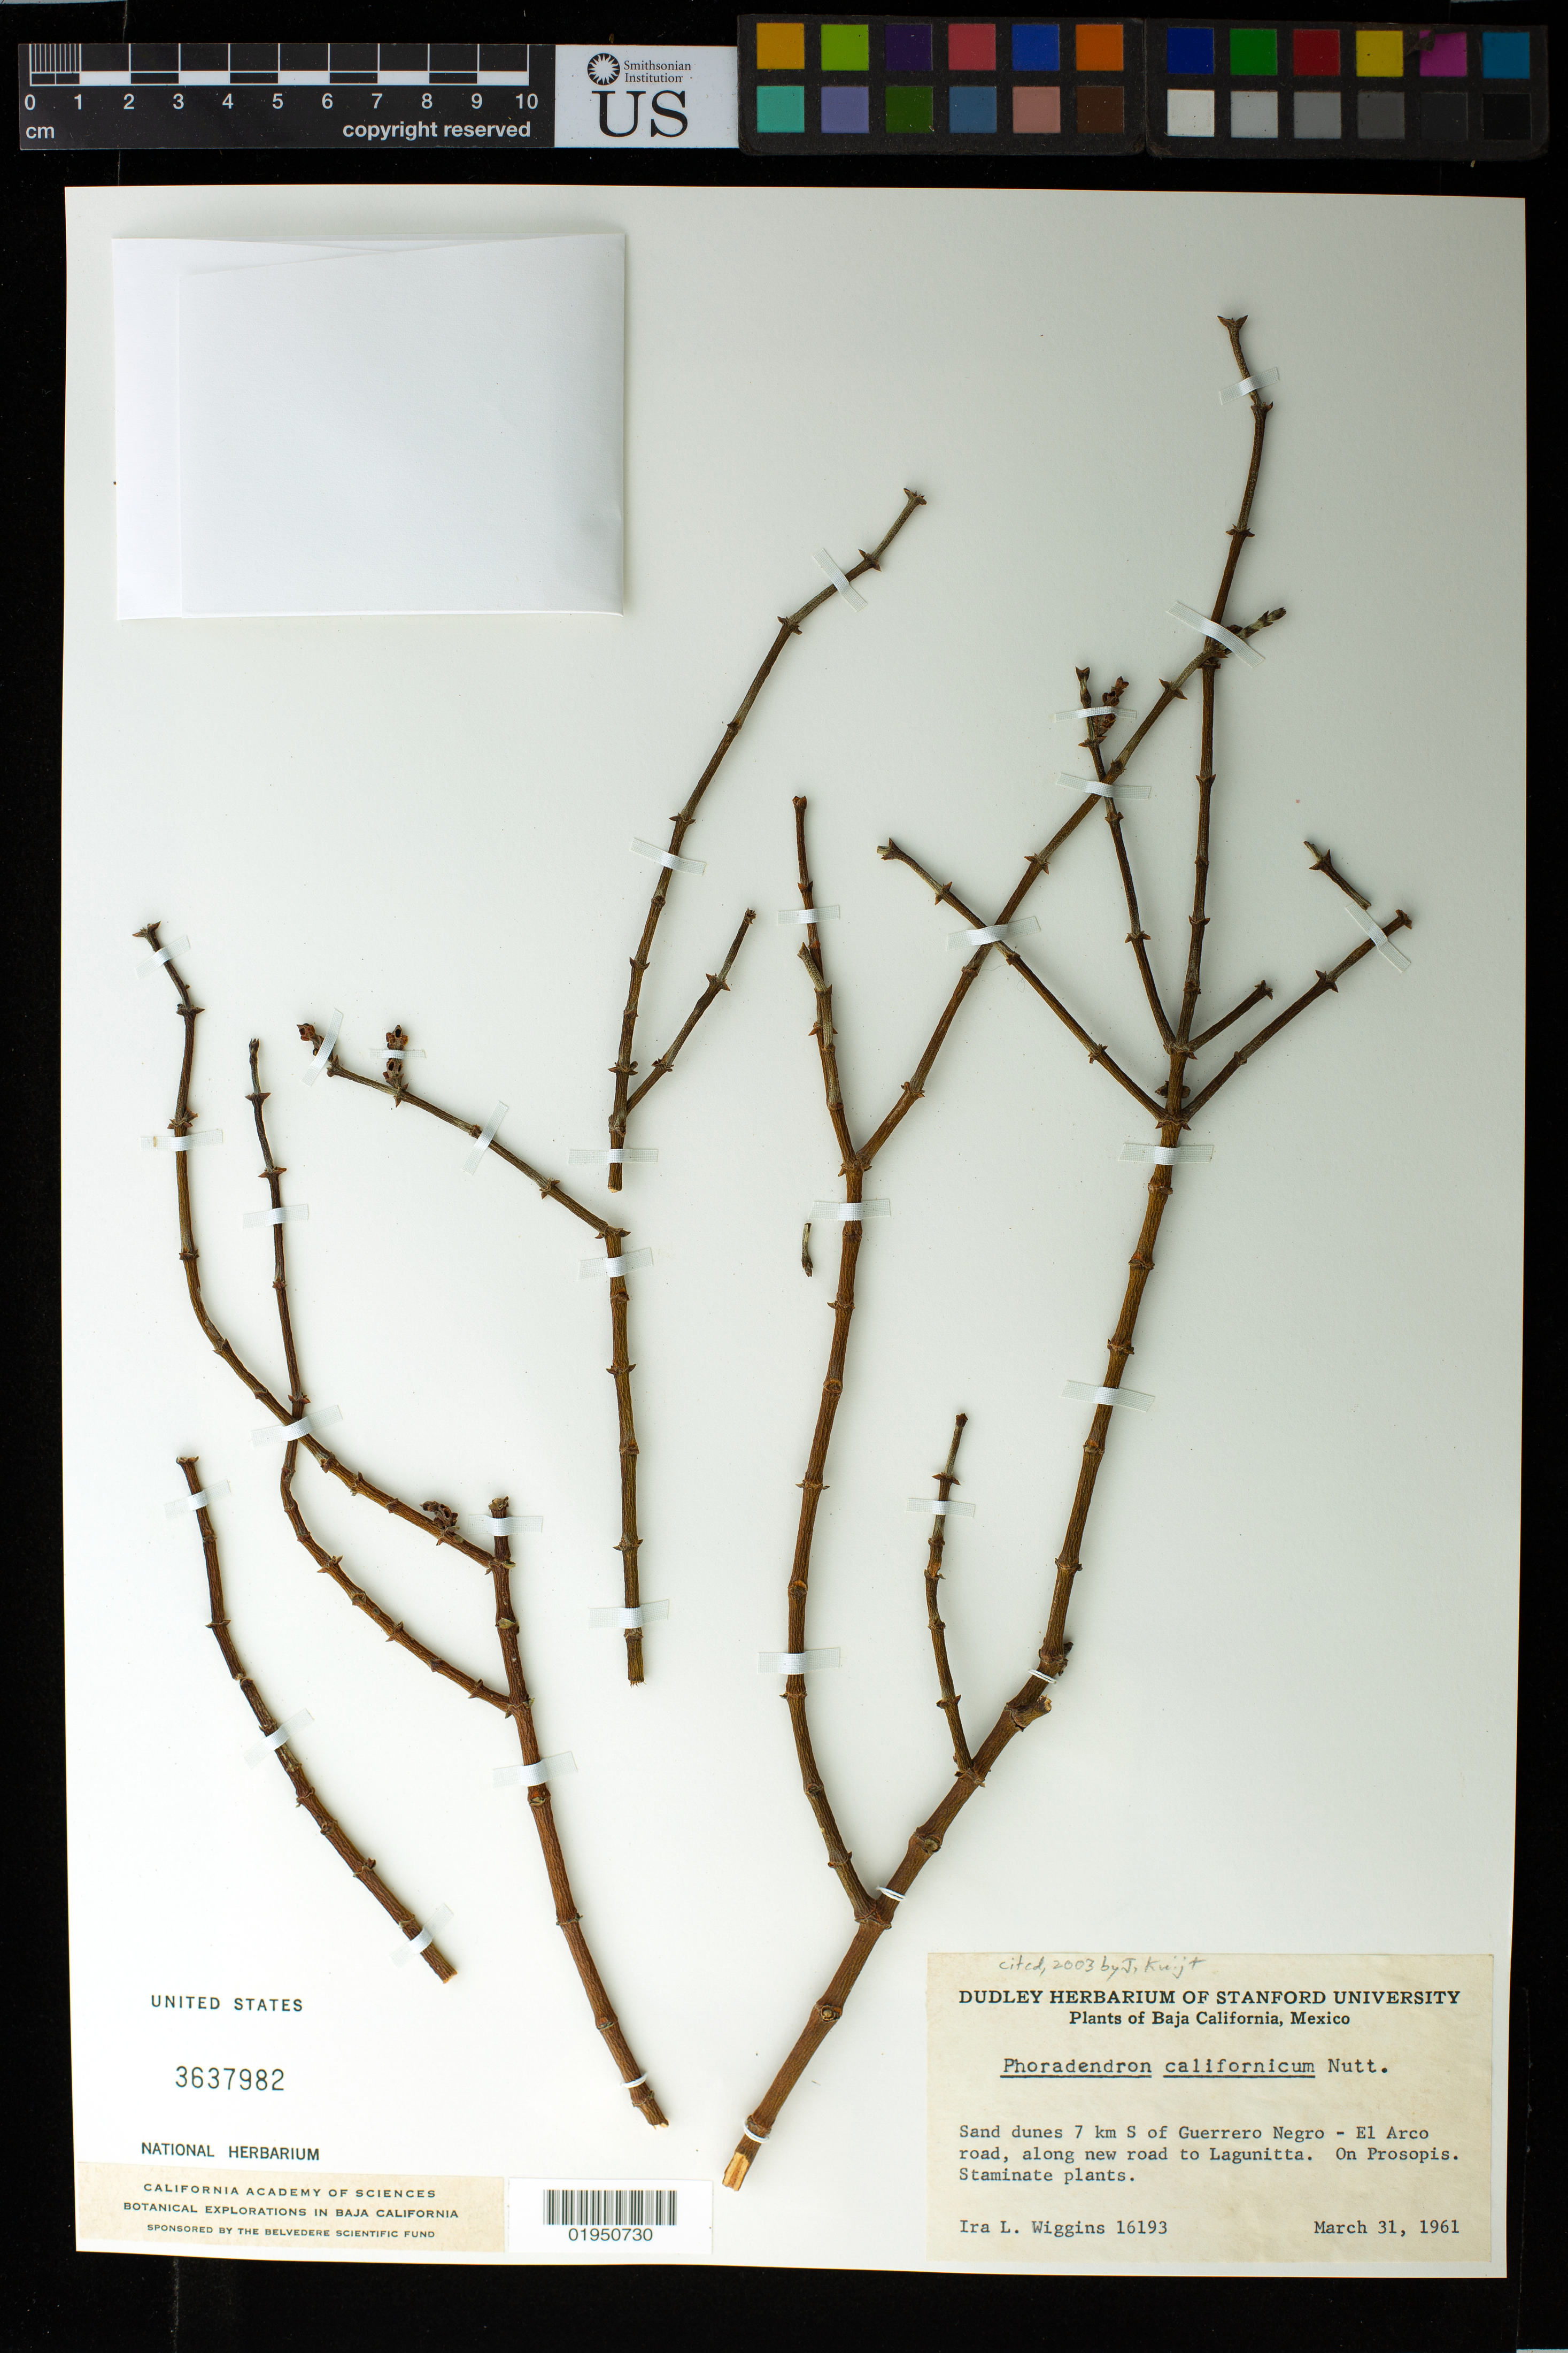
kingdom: Plantae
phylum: Tracheophyta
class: Magnoliopsida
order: Santalales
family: Viscaceae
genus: Phoradendron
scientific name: Phoradendron californicum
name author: Nutt.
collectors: I. L. Wiggins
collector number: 16193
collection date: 1961-03-31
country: Mexico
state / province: Baja California Sur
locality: Sand dunes 7 km S of Guerrero Negro - El Arco road, along new road to Lagunitta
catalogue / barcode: US 3637982